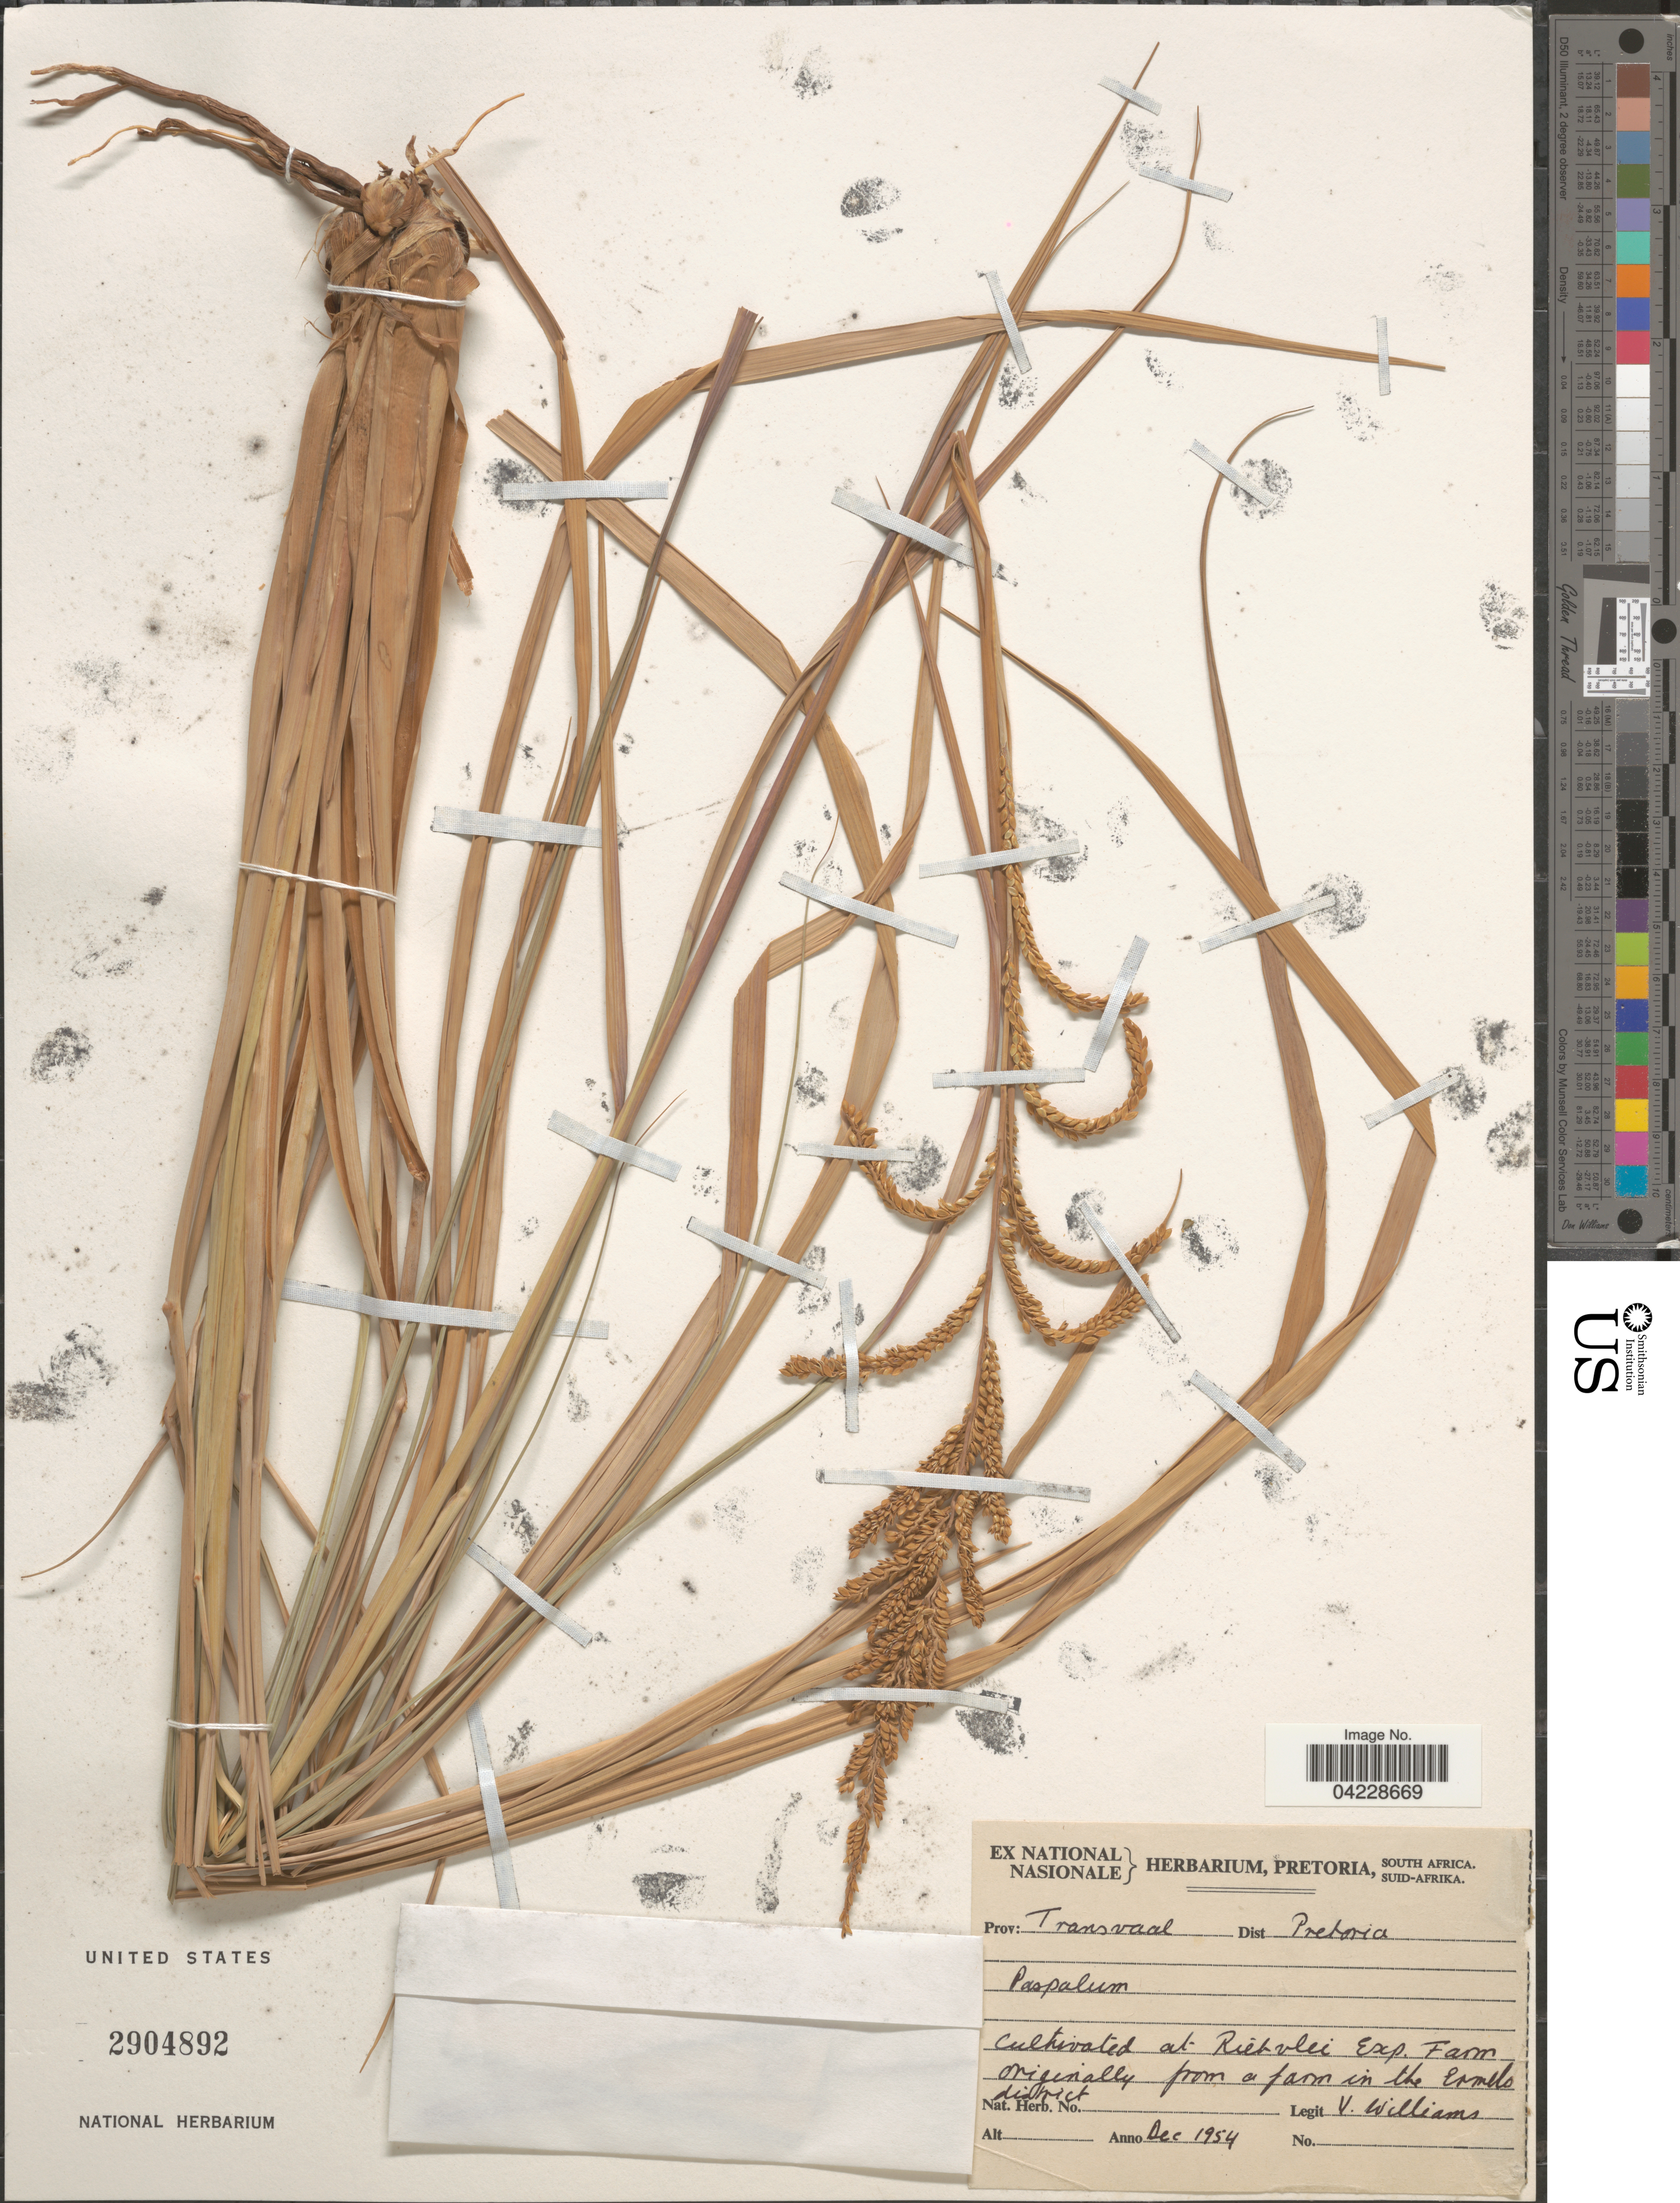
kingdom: Plantae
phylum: Tracheophyta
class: Liliopsida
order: Poales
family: Poaceae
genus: Paspalum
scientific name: Paspalum sp.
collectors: V. Williams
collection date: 1954-12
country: South Africa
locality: At Rietvlei Exp. Farm originally from a farm in the Ermelo district.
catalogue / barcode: US 2904892